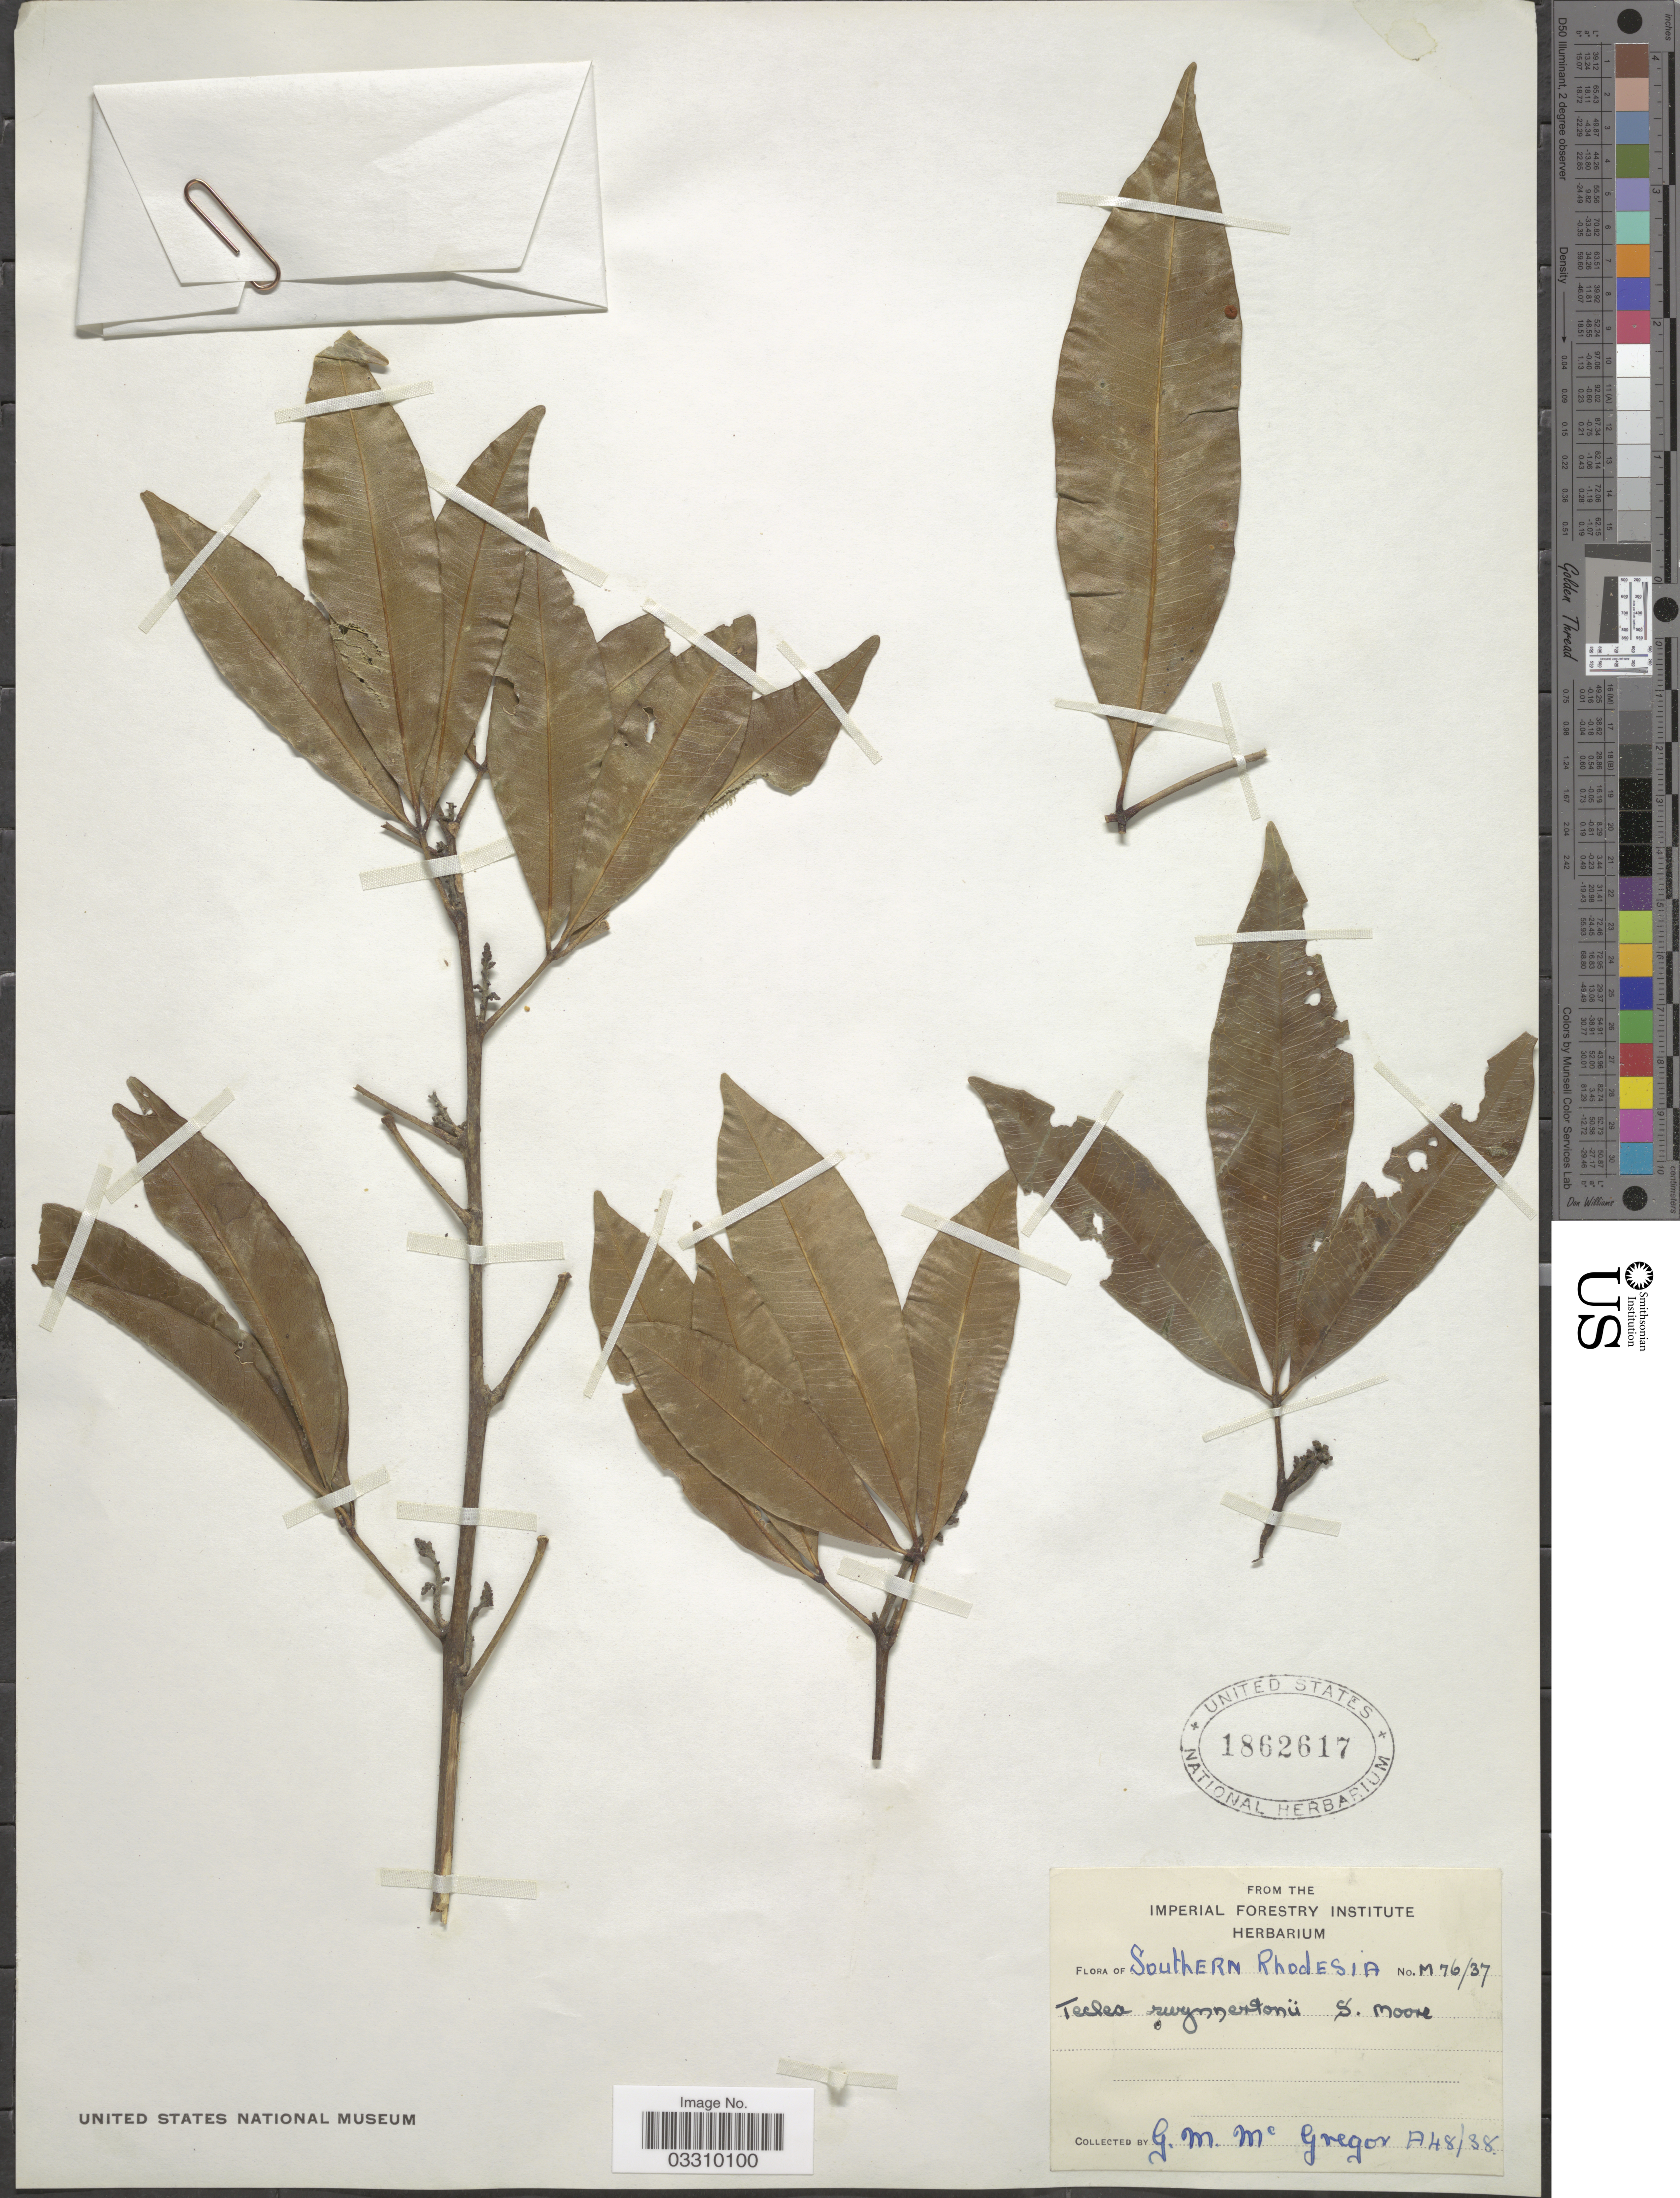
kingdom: Plantae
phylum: Tracheophyta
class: Magnoliopsida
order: Sapindales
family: Rutaceae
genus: Vepris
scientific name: Vepris bachmannii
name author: (I. Verd.) Mziray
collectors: G. McGregor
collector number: A48/38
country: Zimbabwe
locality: Southern Rhodesia.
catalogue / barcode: US 1862617